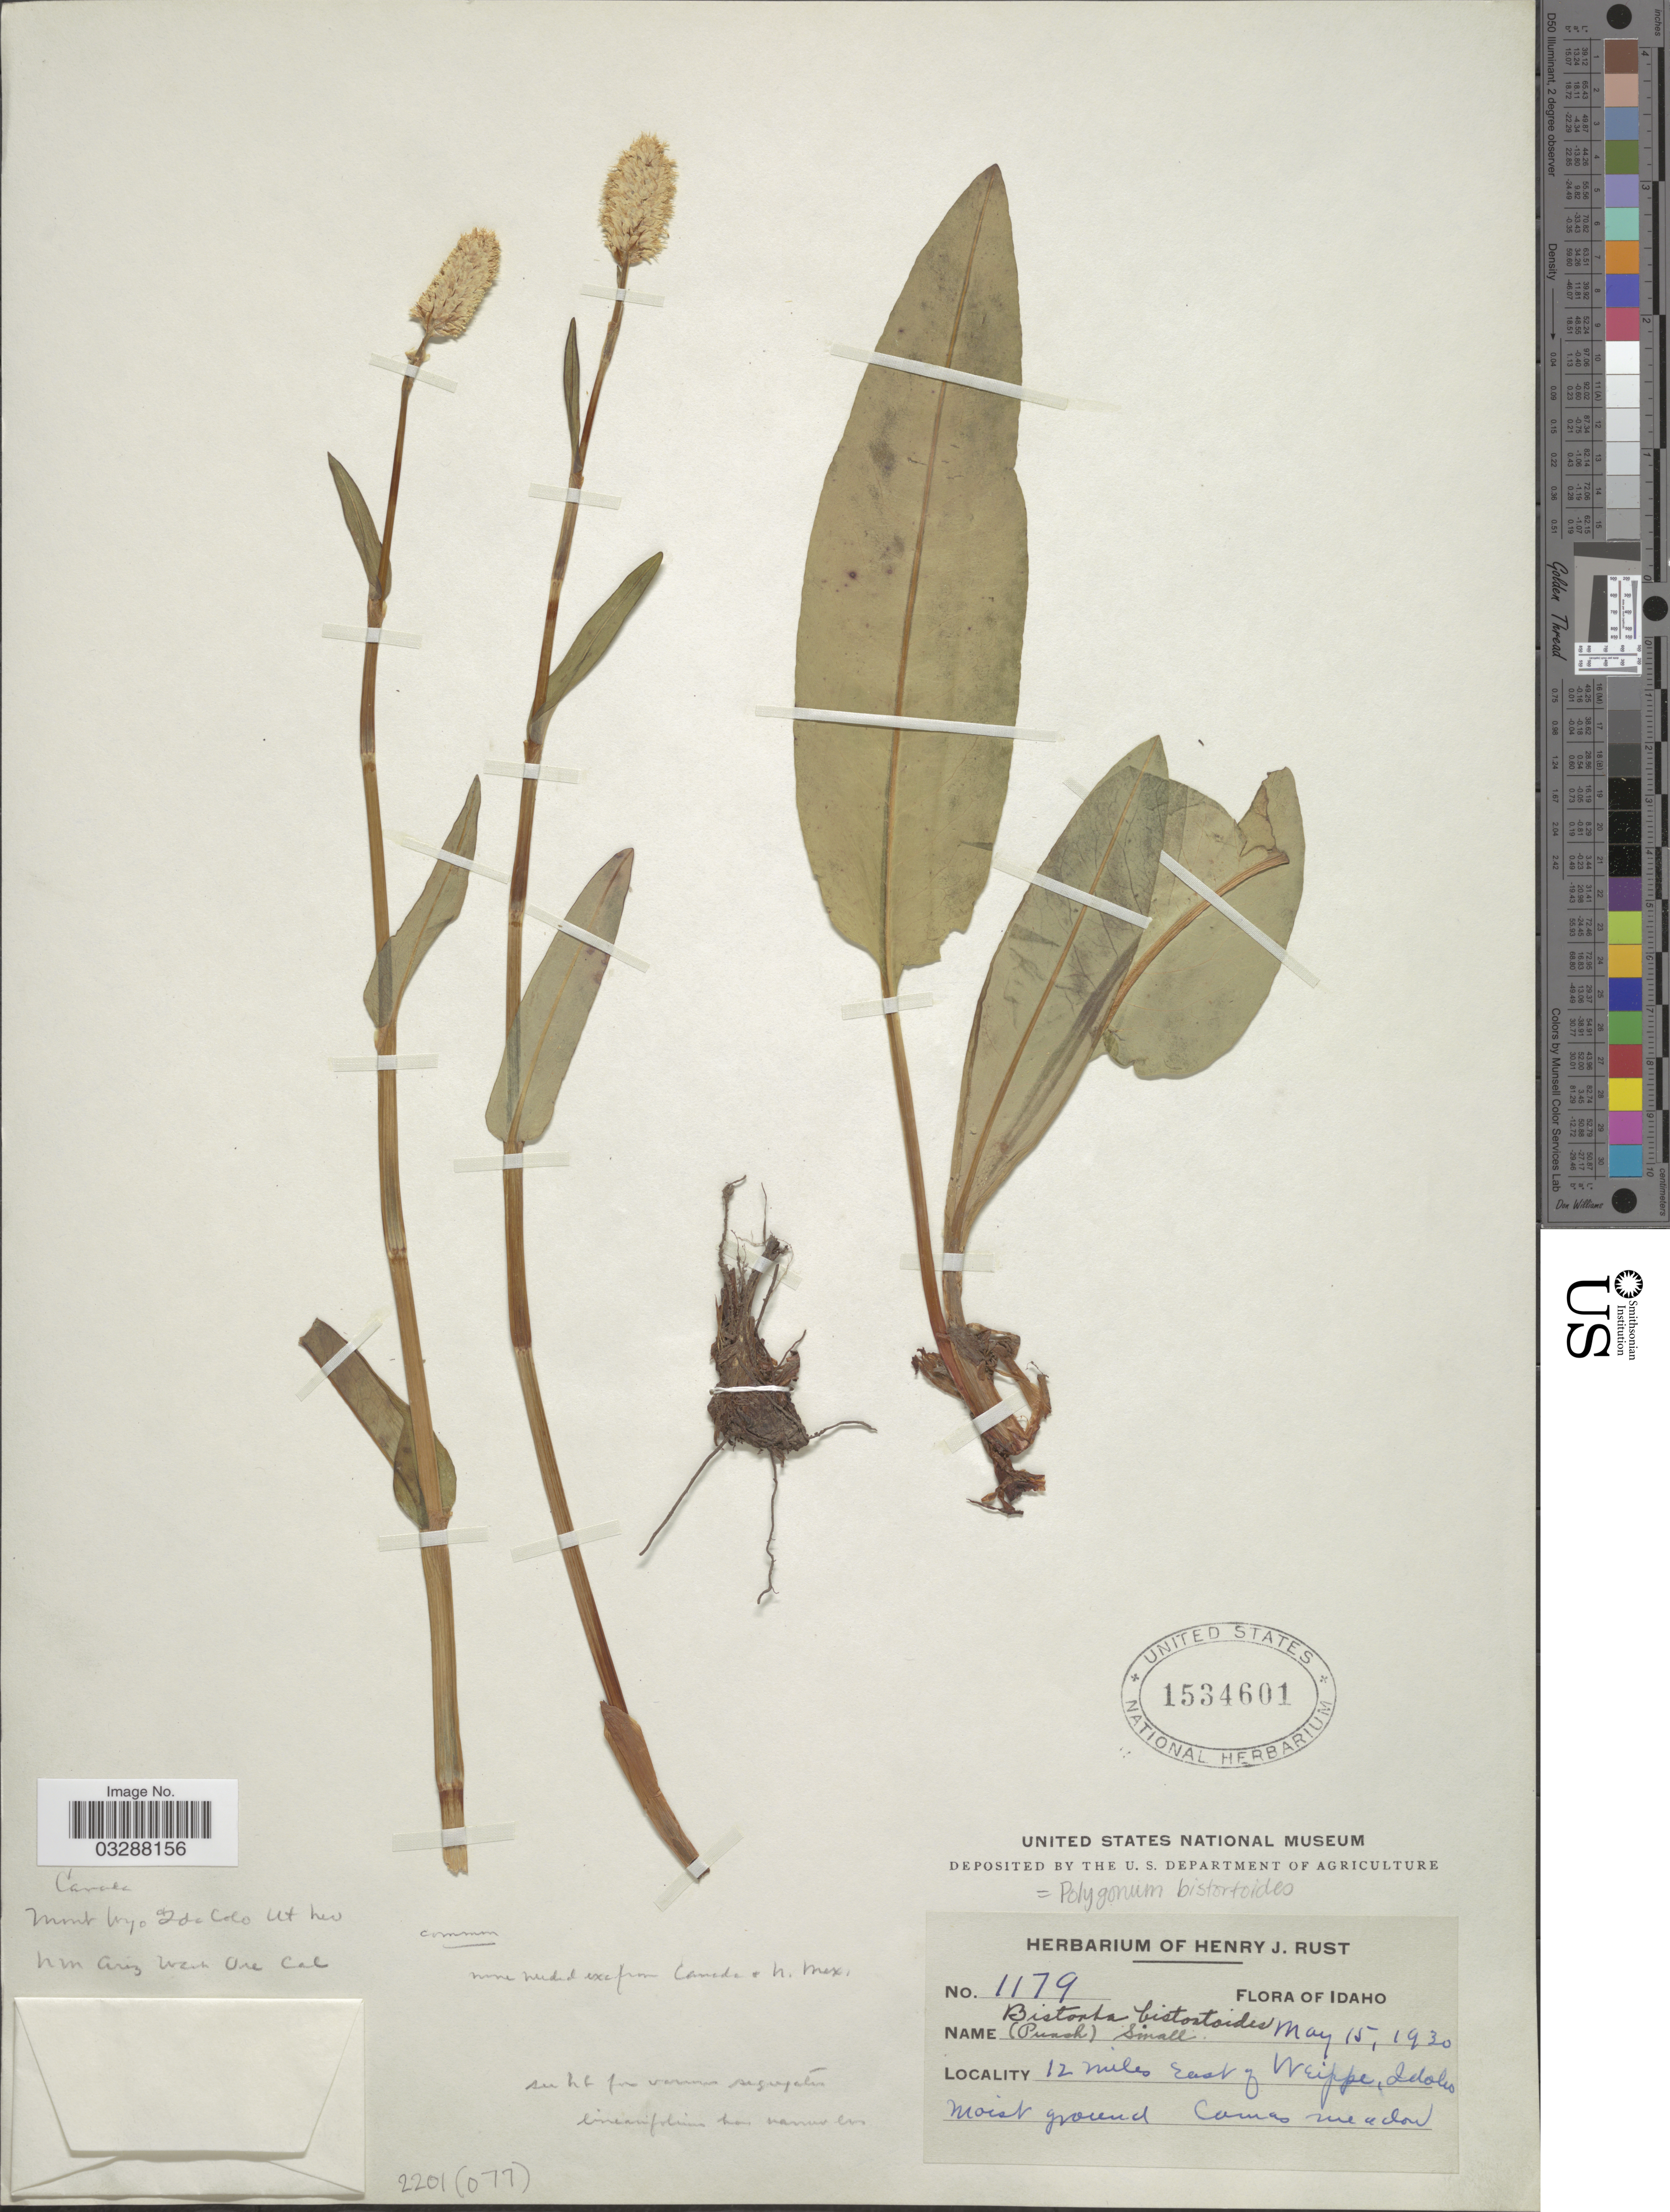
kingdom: Plantae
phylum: Tracheophyta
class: Magnoliopsida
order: Caryophyllales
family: Polygonaceae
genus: Bistorta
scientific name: Bistorta bistortoides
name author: (Pursh) Small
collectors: ex herb. Henry J. Rust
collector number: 1179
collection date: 1930-05-15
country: United States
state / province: Idaho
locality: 12 miles east of Weippe.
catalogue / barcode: US 1534601